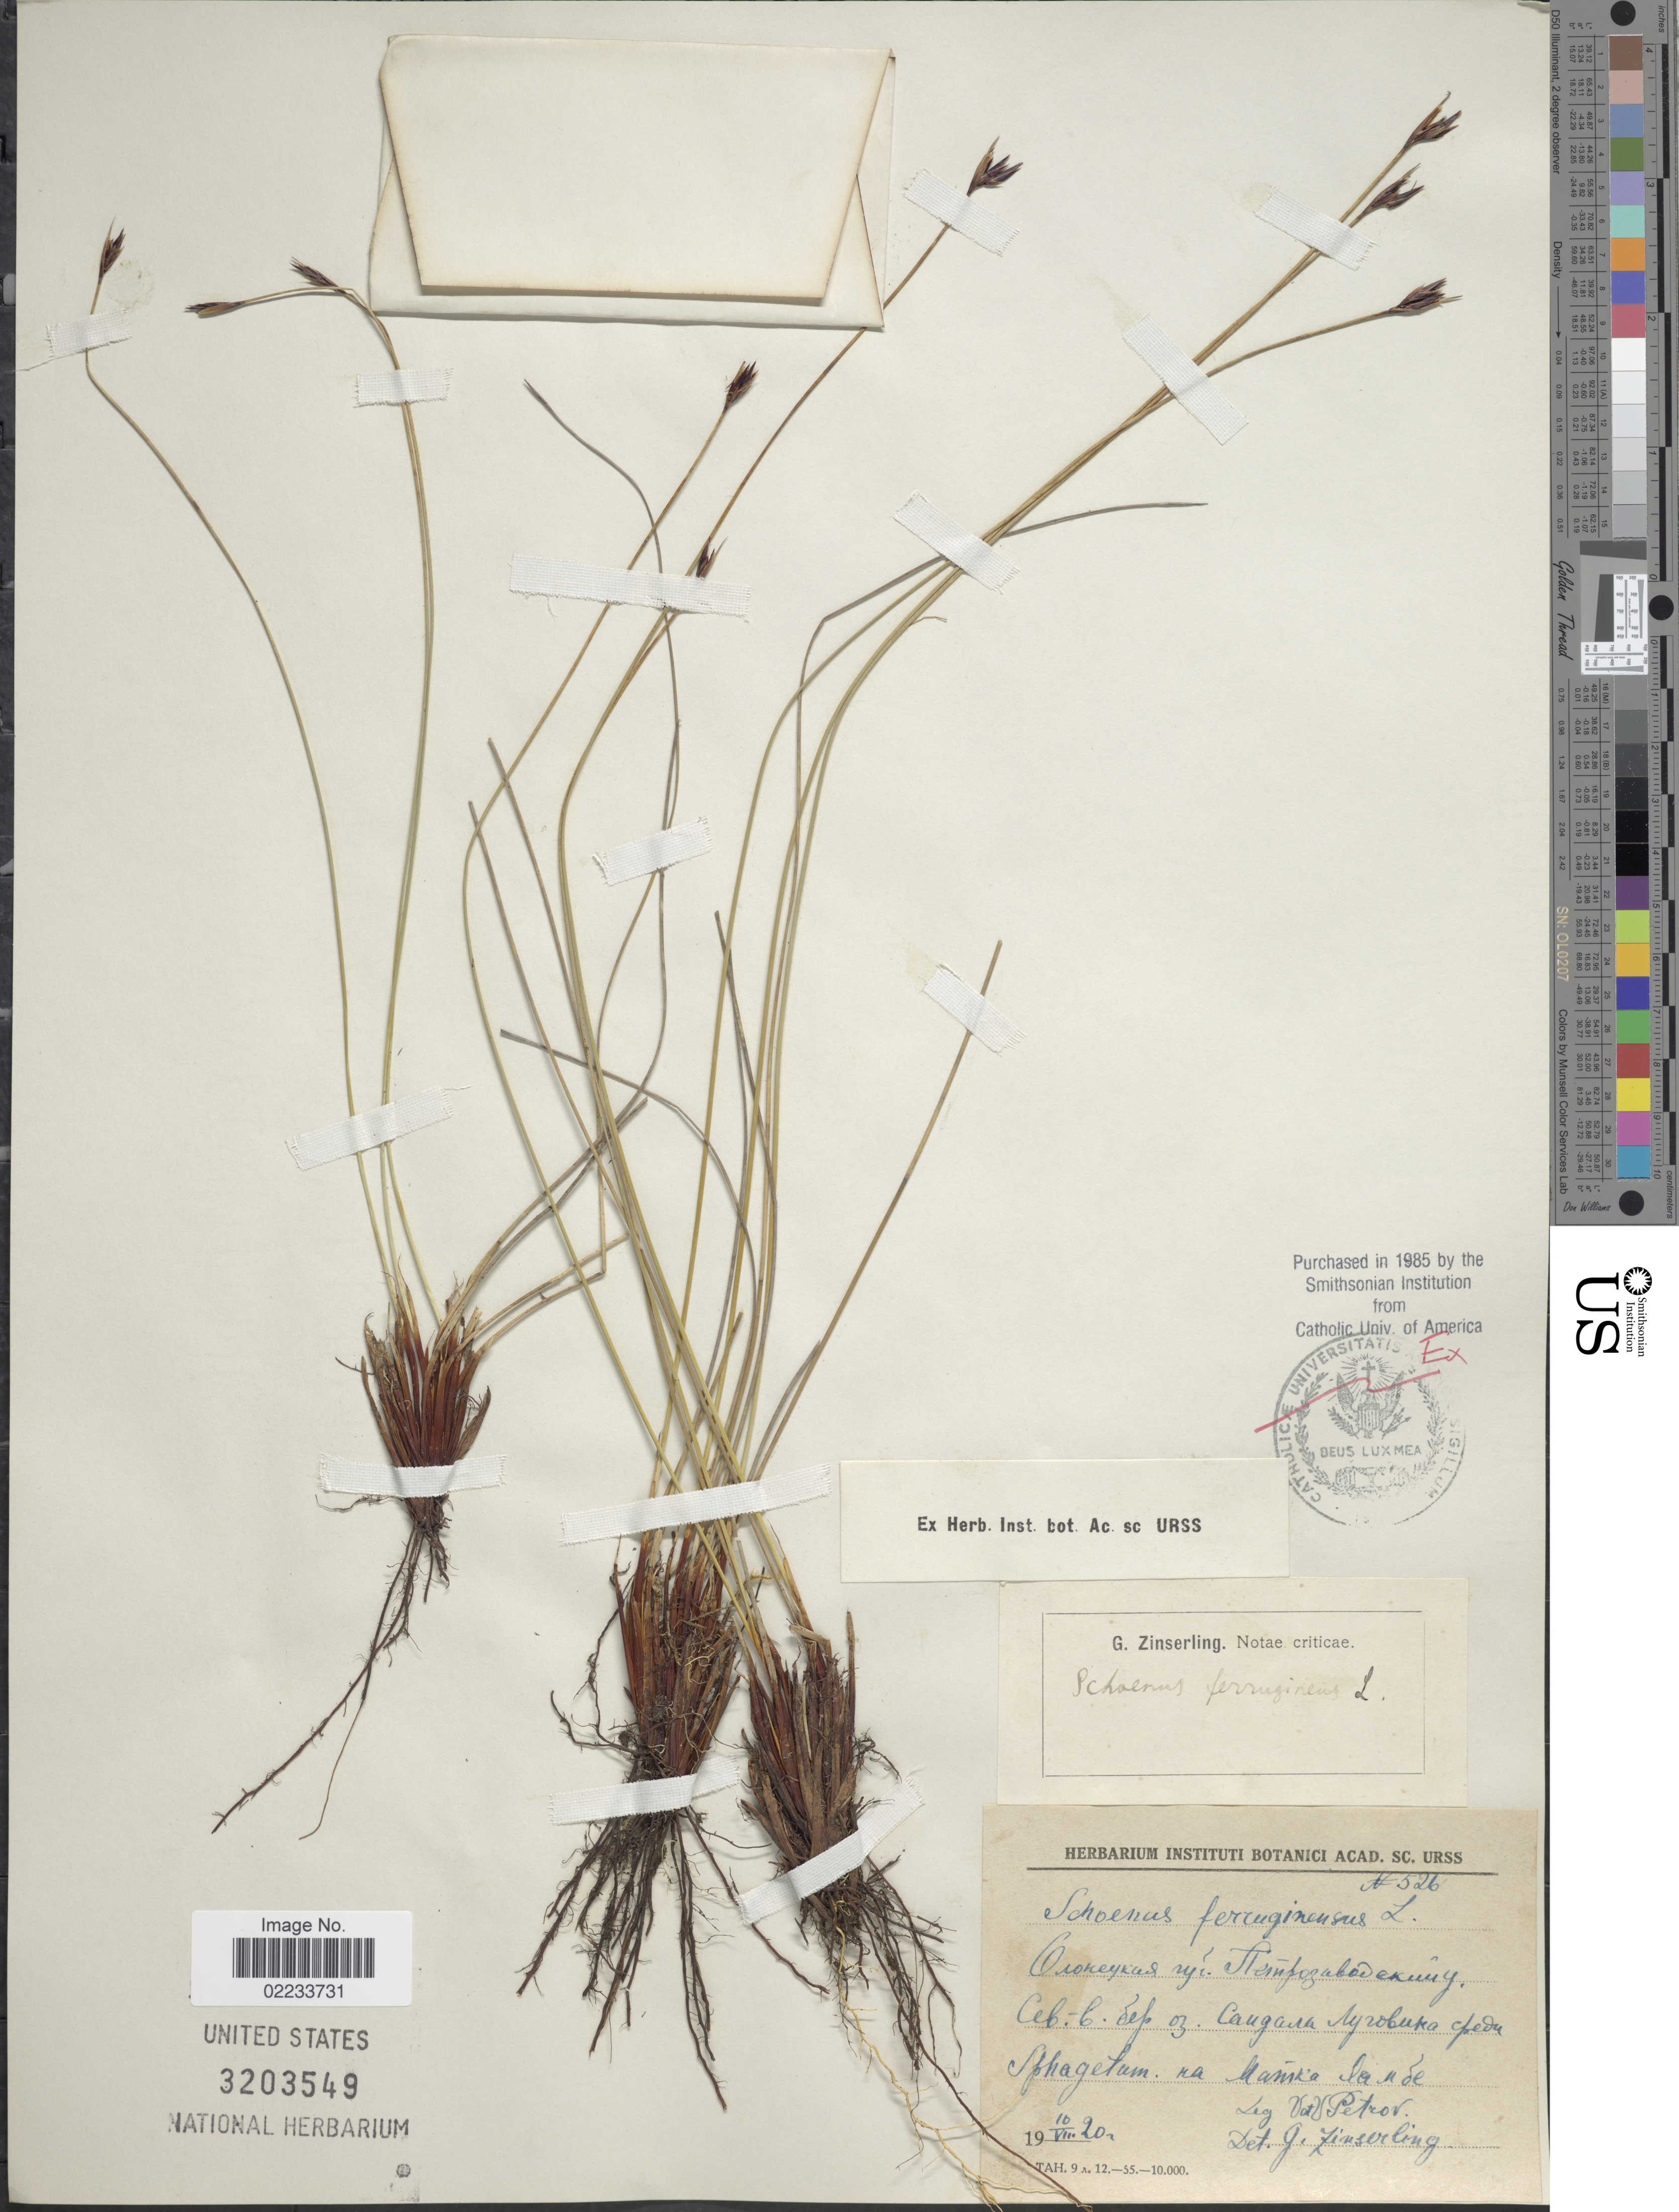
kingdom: Plantae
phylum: Tracheophyta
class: Liliopsida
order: Poales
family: Cyperaceae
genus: Schoenus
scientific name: Schoenus ferrugineus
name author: L.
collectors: V. Petrov & V. Petrov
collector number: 526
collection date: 1920-08-10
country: Russian Federation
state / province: Karelia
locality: NE shore of Lake Sandal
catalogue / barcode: US 3203549